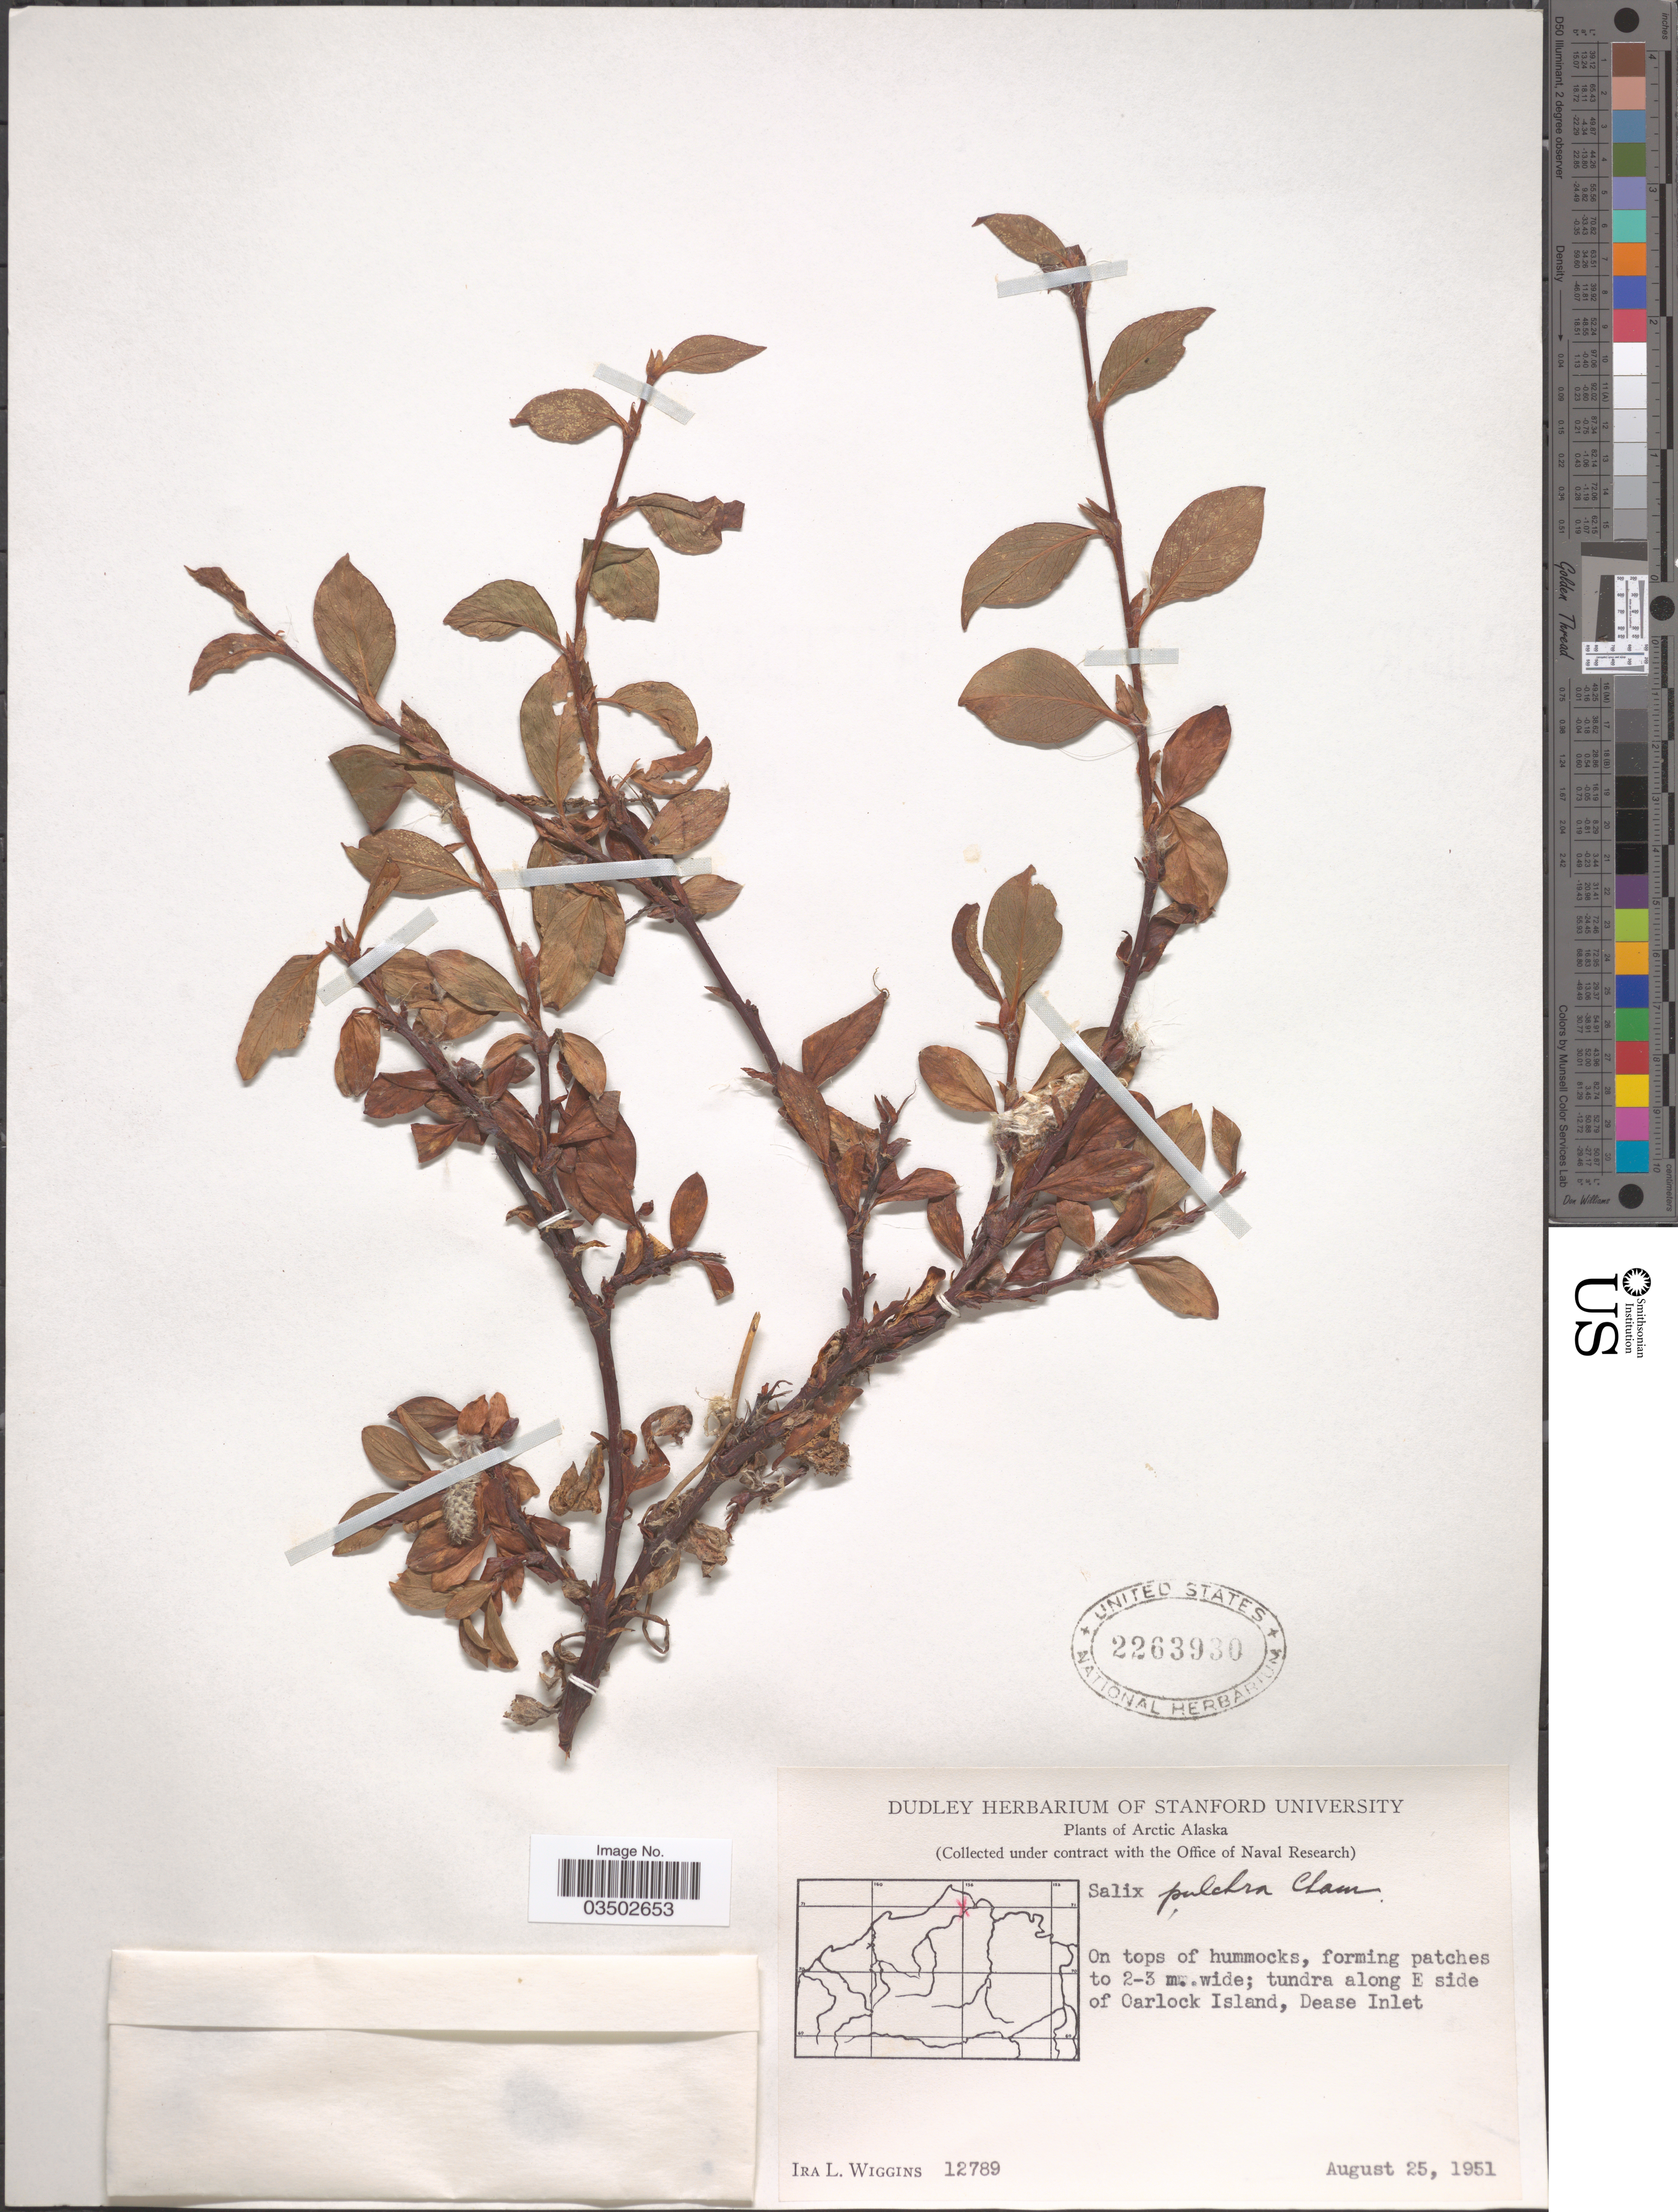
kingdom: Plantae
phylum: Tracheophyta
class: Magnoliopsida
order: Malpighiales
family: Salicaceae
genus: Salix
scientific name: Salix pulchra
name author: Cham.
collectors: I. L. Wiggins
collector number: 12789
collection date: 1951-08-25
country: United States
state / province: Alaska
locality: Arctic Alaska. On tops of hummocks. Tundra along E side of Oarlock Island, Dease Inlet.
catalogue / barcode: US 2263930